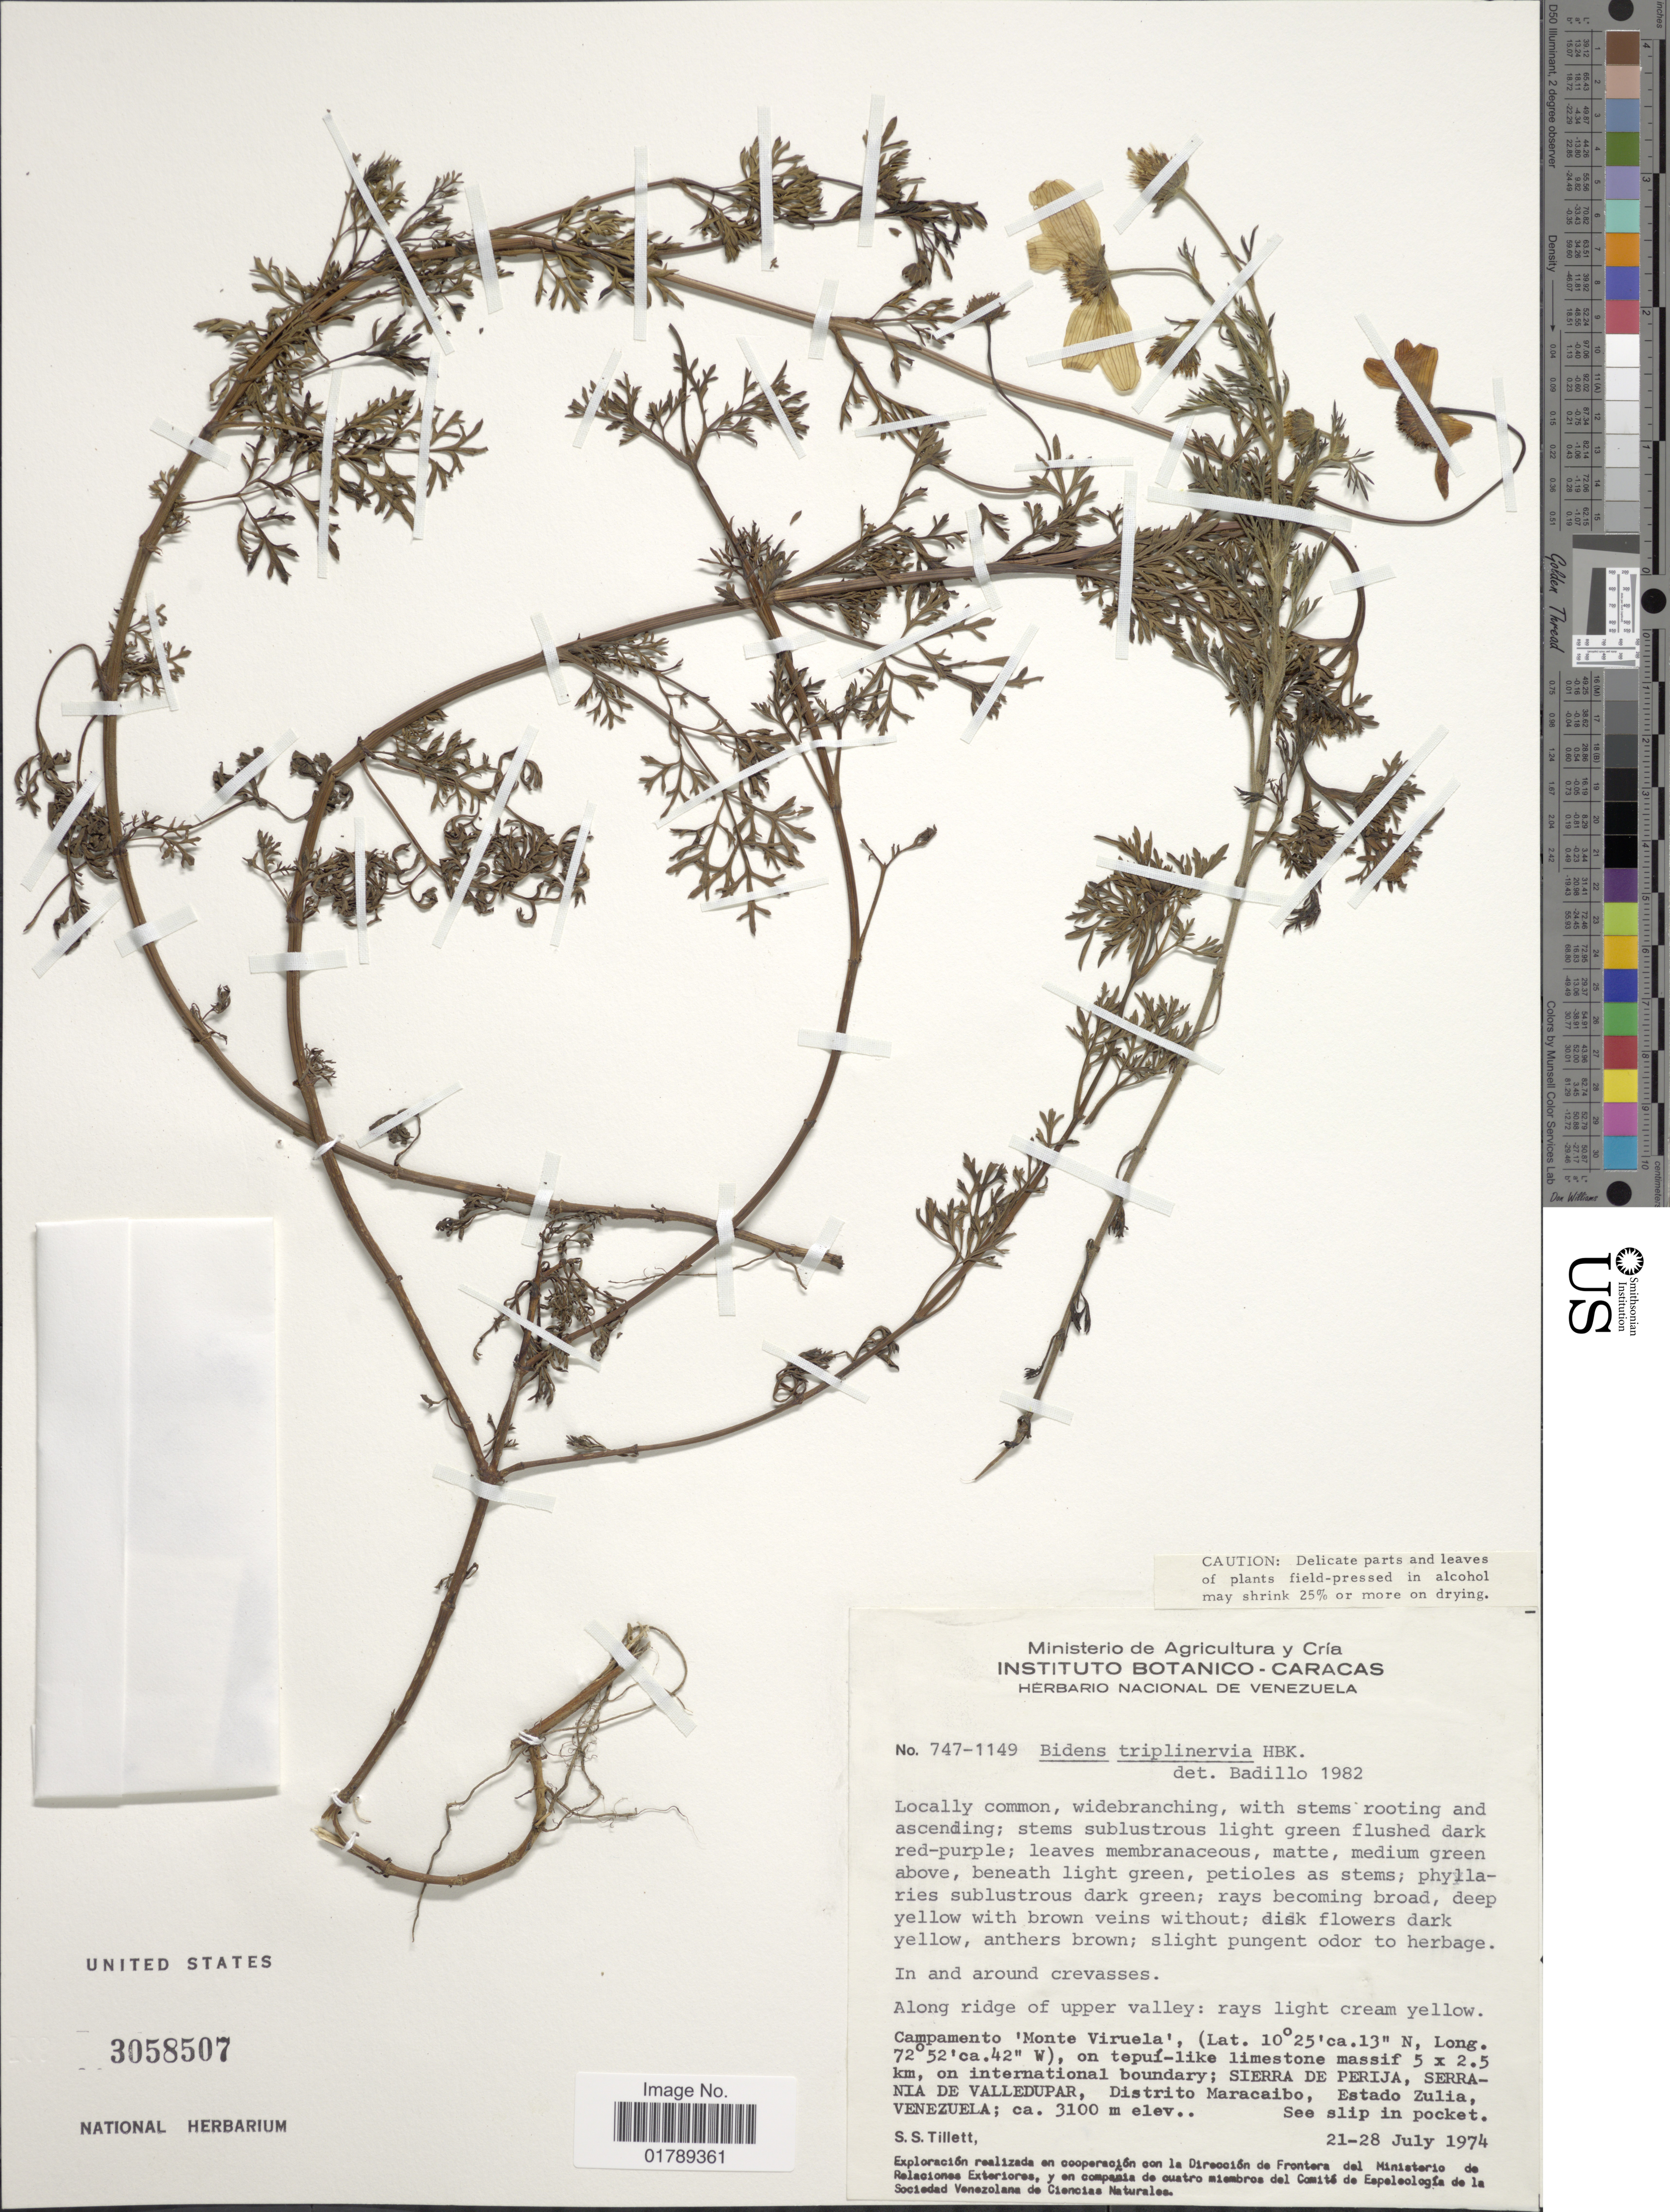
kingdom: Plantae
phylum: Tracheophyta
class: Magnoliopsida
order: Asterales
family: Asteraceae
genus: Bidens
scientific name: Bidens triplinervia var. macrantha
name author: (Wedd.) Sherff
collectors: S. Tillett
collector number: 747-1149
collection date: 1974-07-21/1974-07-28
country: Venezuela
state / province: Zulia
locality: Campamento 'Monte Viruela', on tepuí-like limestone massif 5 [Foreign script] 2.5 km, on international boundary; Sierra de Perija, Serrania de Valledupar, Distrito Maracaibo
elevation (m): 3100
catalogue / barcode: US 3058507